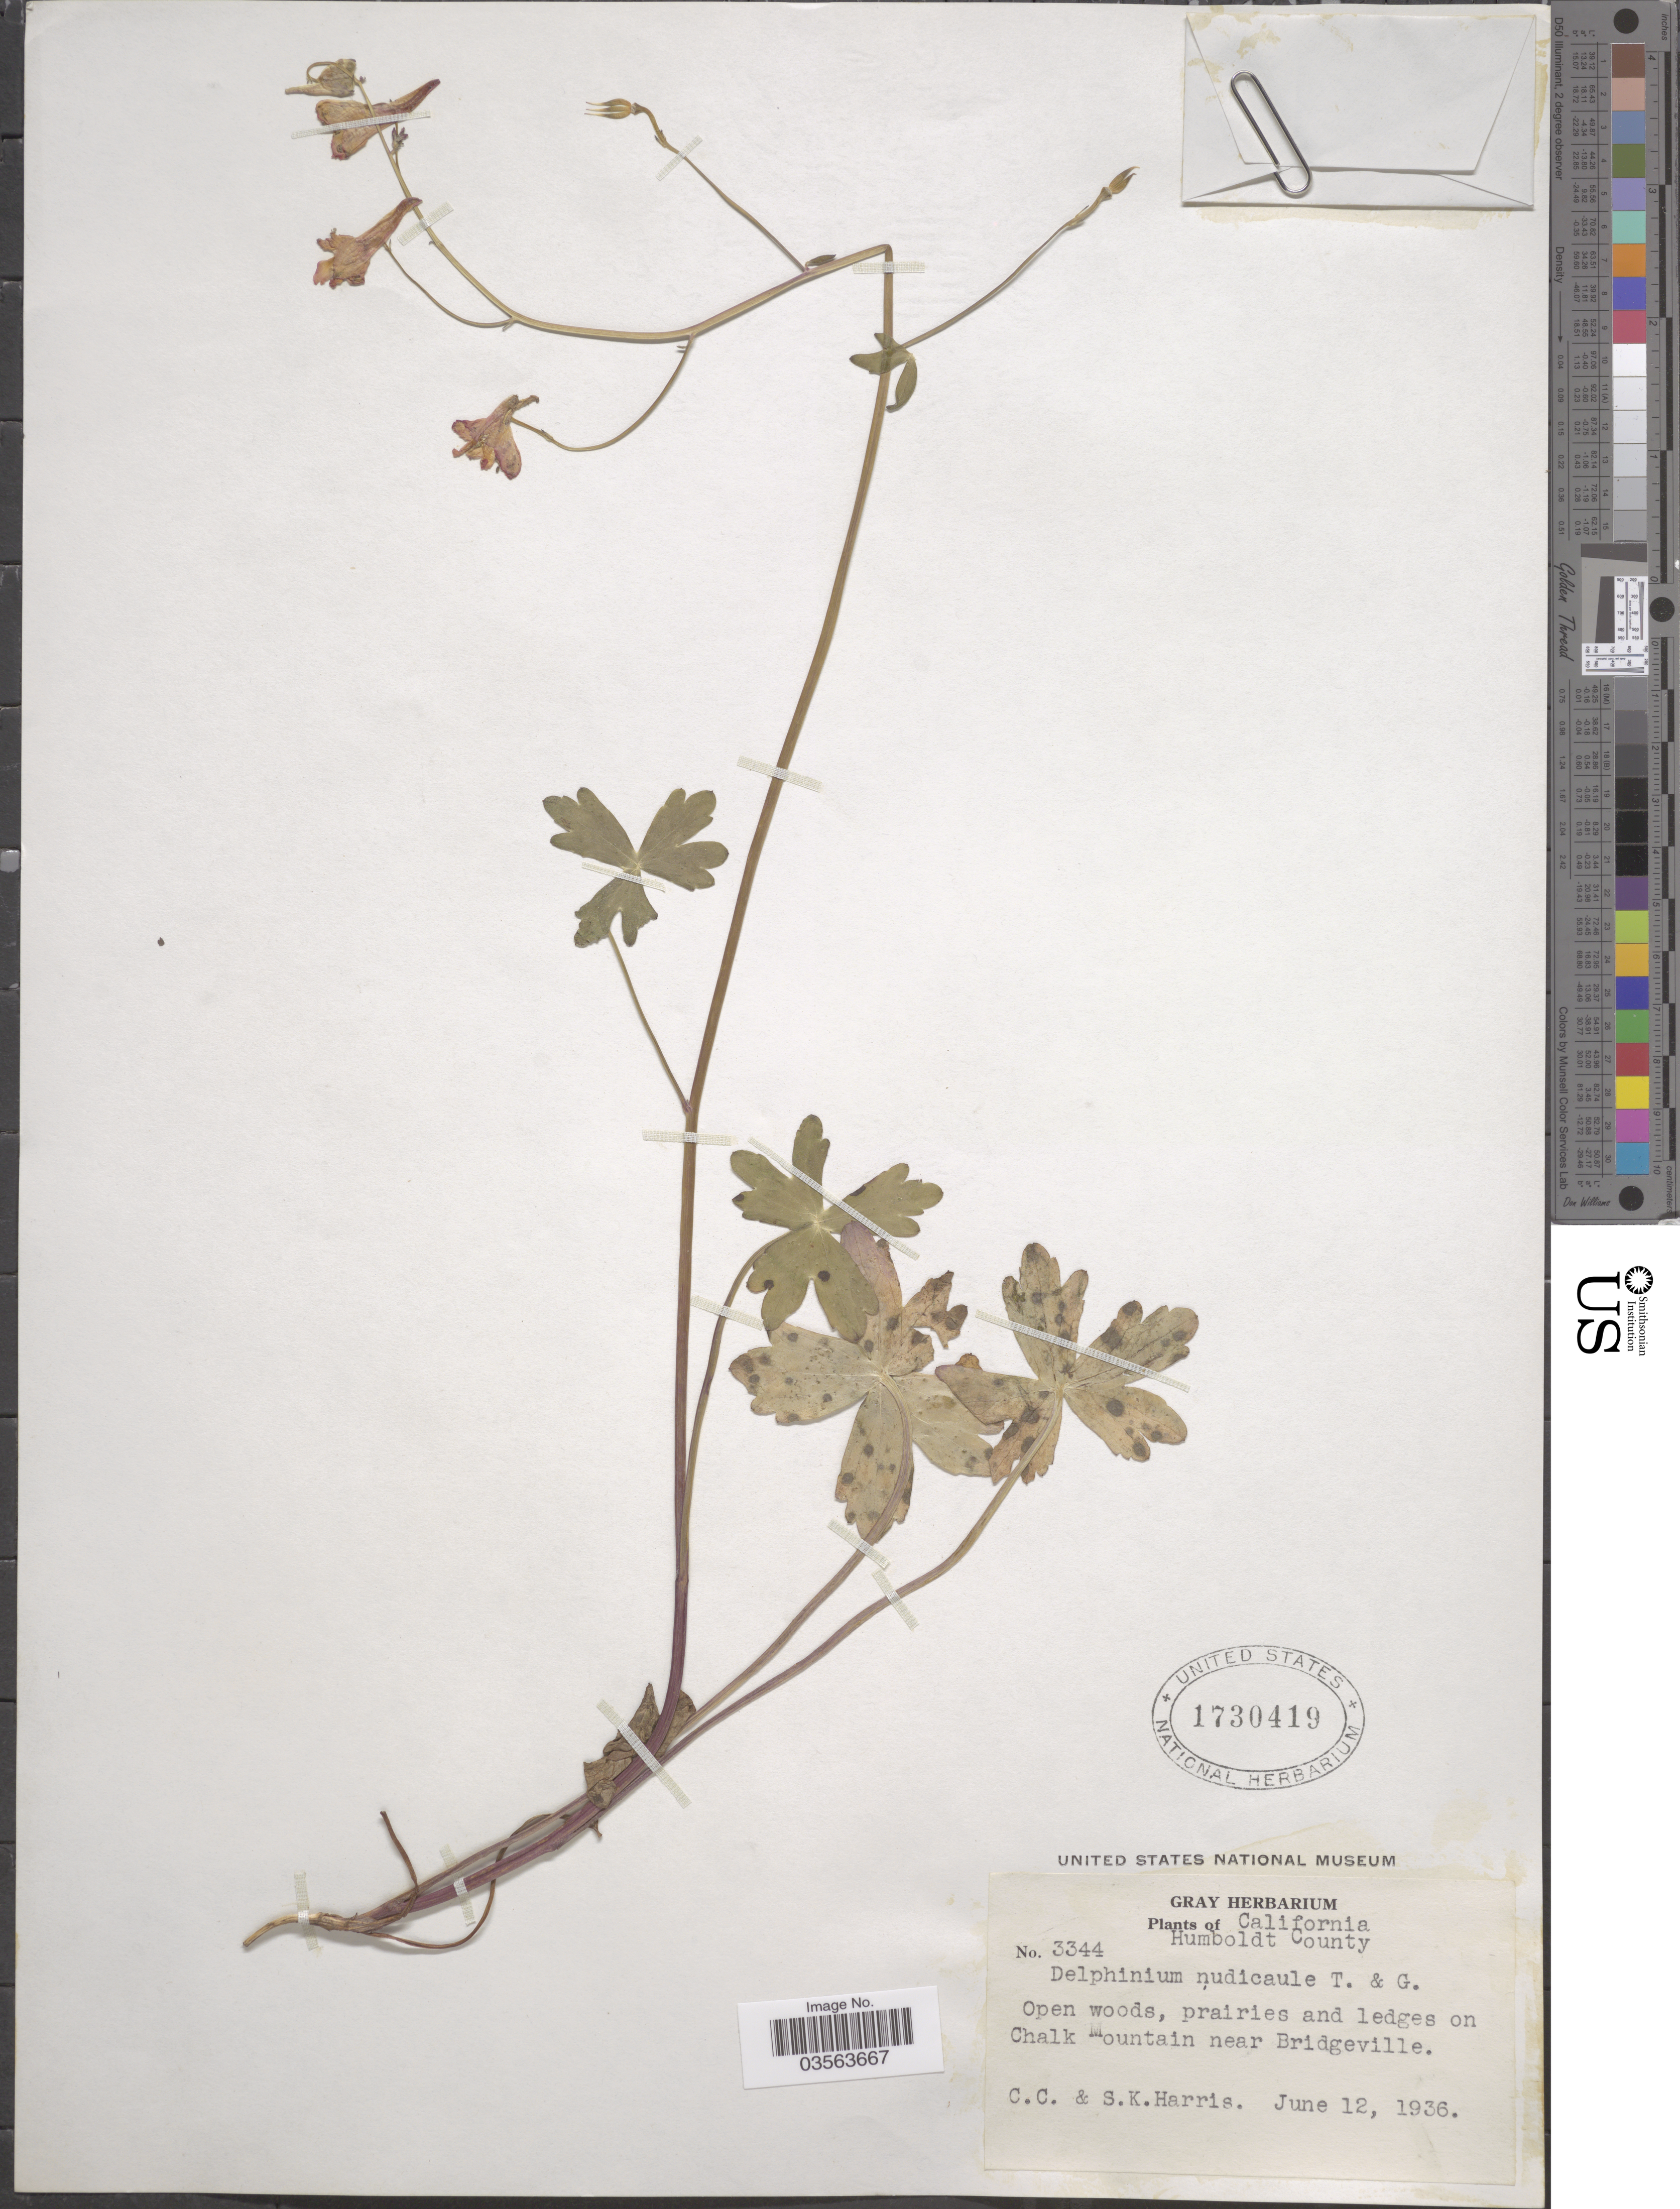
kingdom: Plantae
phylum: Tracheophyta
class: Magnoliopsida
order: Ranunculales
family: Ranunculaceae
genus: Delphinium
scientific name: Delphinium nudicaule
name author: Torr. & A. Gray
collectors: C. C. Harris & S. K. Harris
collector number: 3344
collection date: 1936-06-12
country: United States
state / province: California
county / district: Humboldt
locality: Humboldt County. Chalk Mountain near Bridgeville.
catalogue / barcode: US 1730419